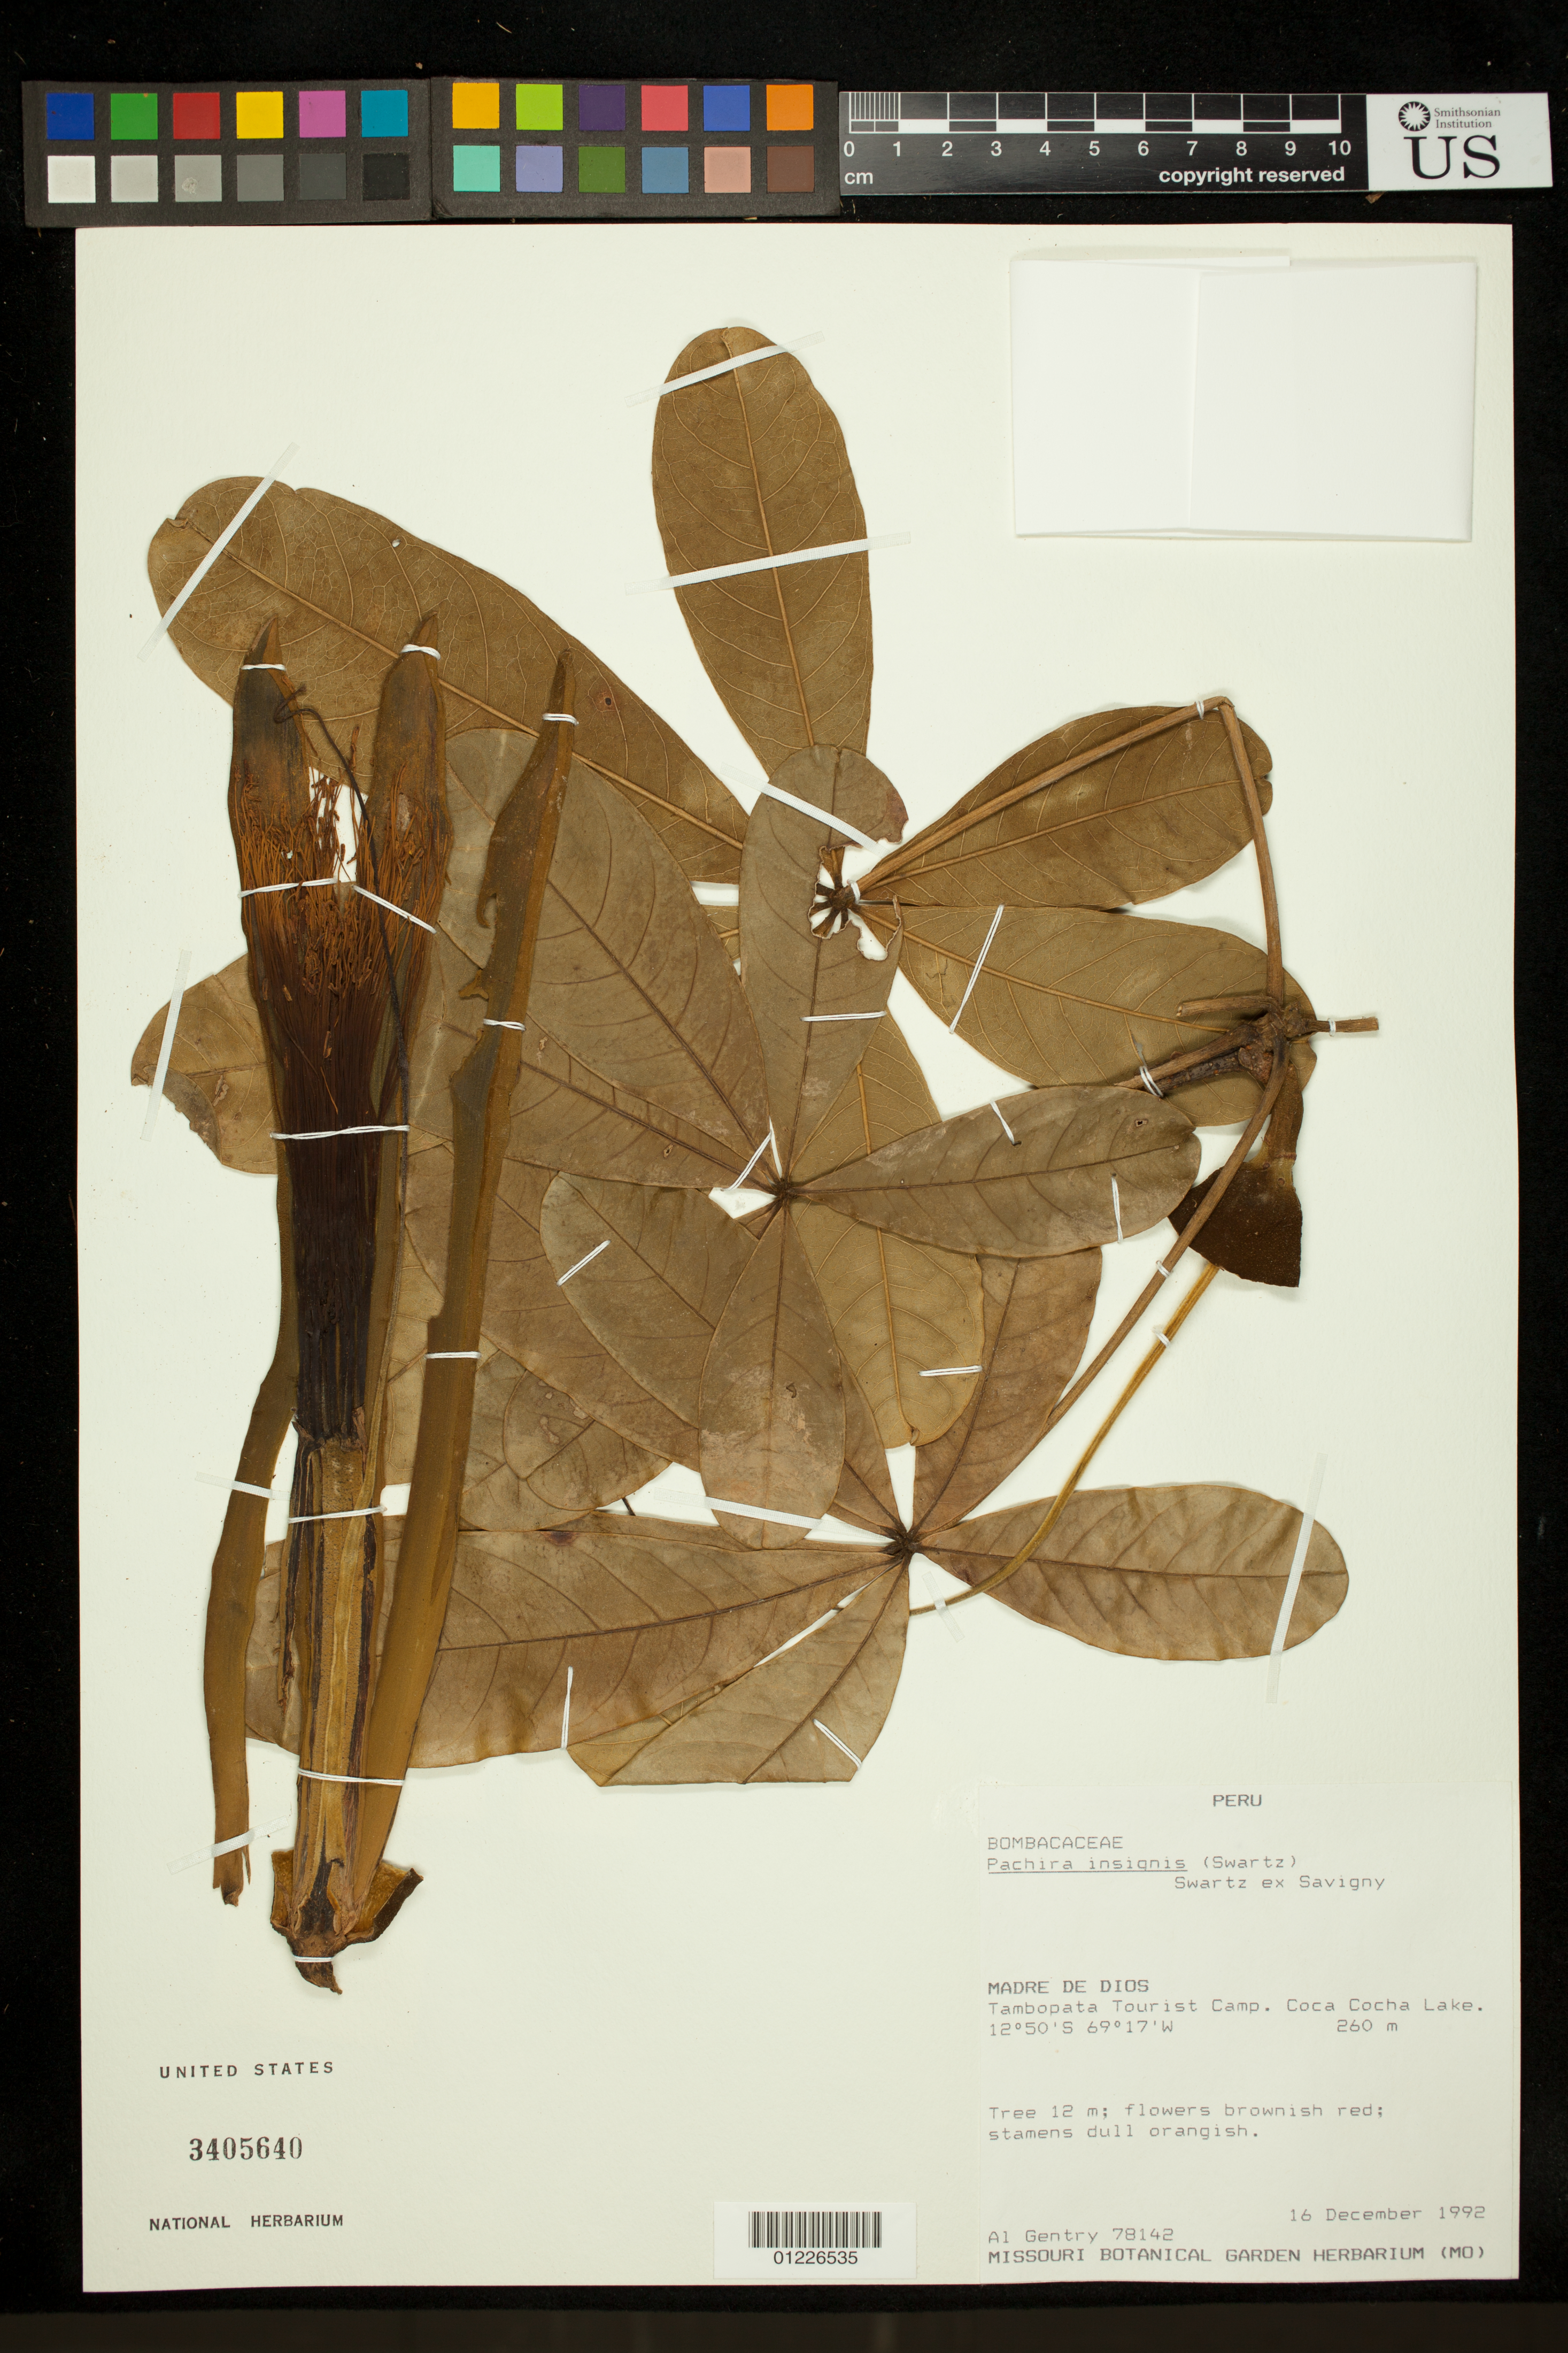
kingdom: Plantae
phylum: Tracheophyta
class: Magnoliopsida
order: Malvales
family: Malvaceae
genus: Pachira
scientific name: Pachira insignis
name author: (Sw.) Sw. ex Savigny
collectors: A. H. Gentry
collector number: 78142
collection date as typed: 12/16/1992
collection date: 1992-12-16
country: Peru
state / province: Madre de Dios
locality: Madre de Dios. Tambopata Tourist Camp. Coca Cocha Lake.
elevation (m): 260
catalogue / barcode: US 3405640